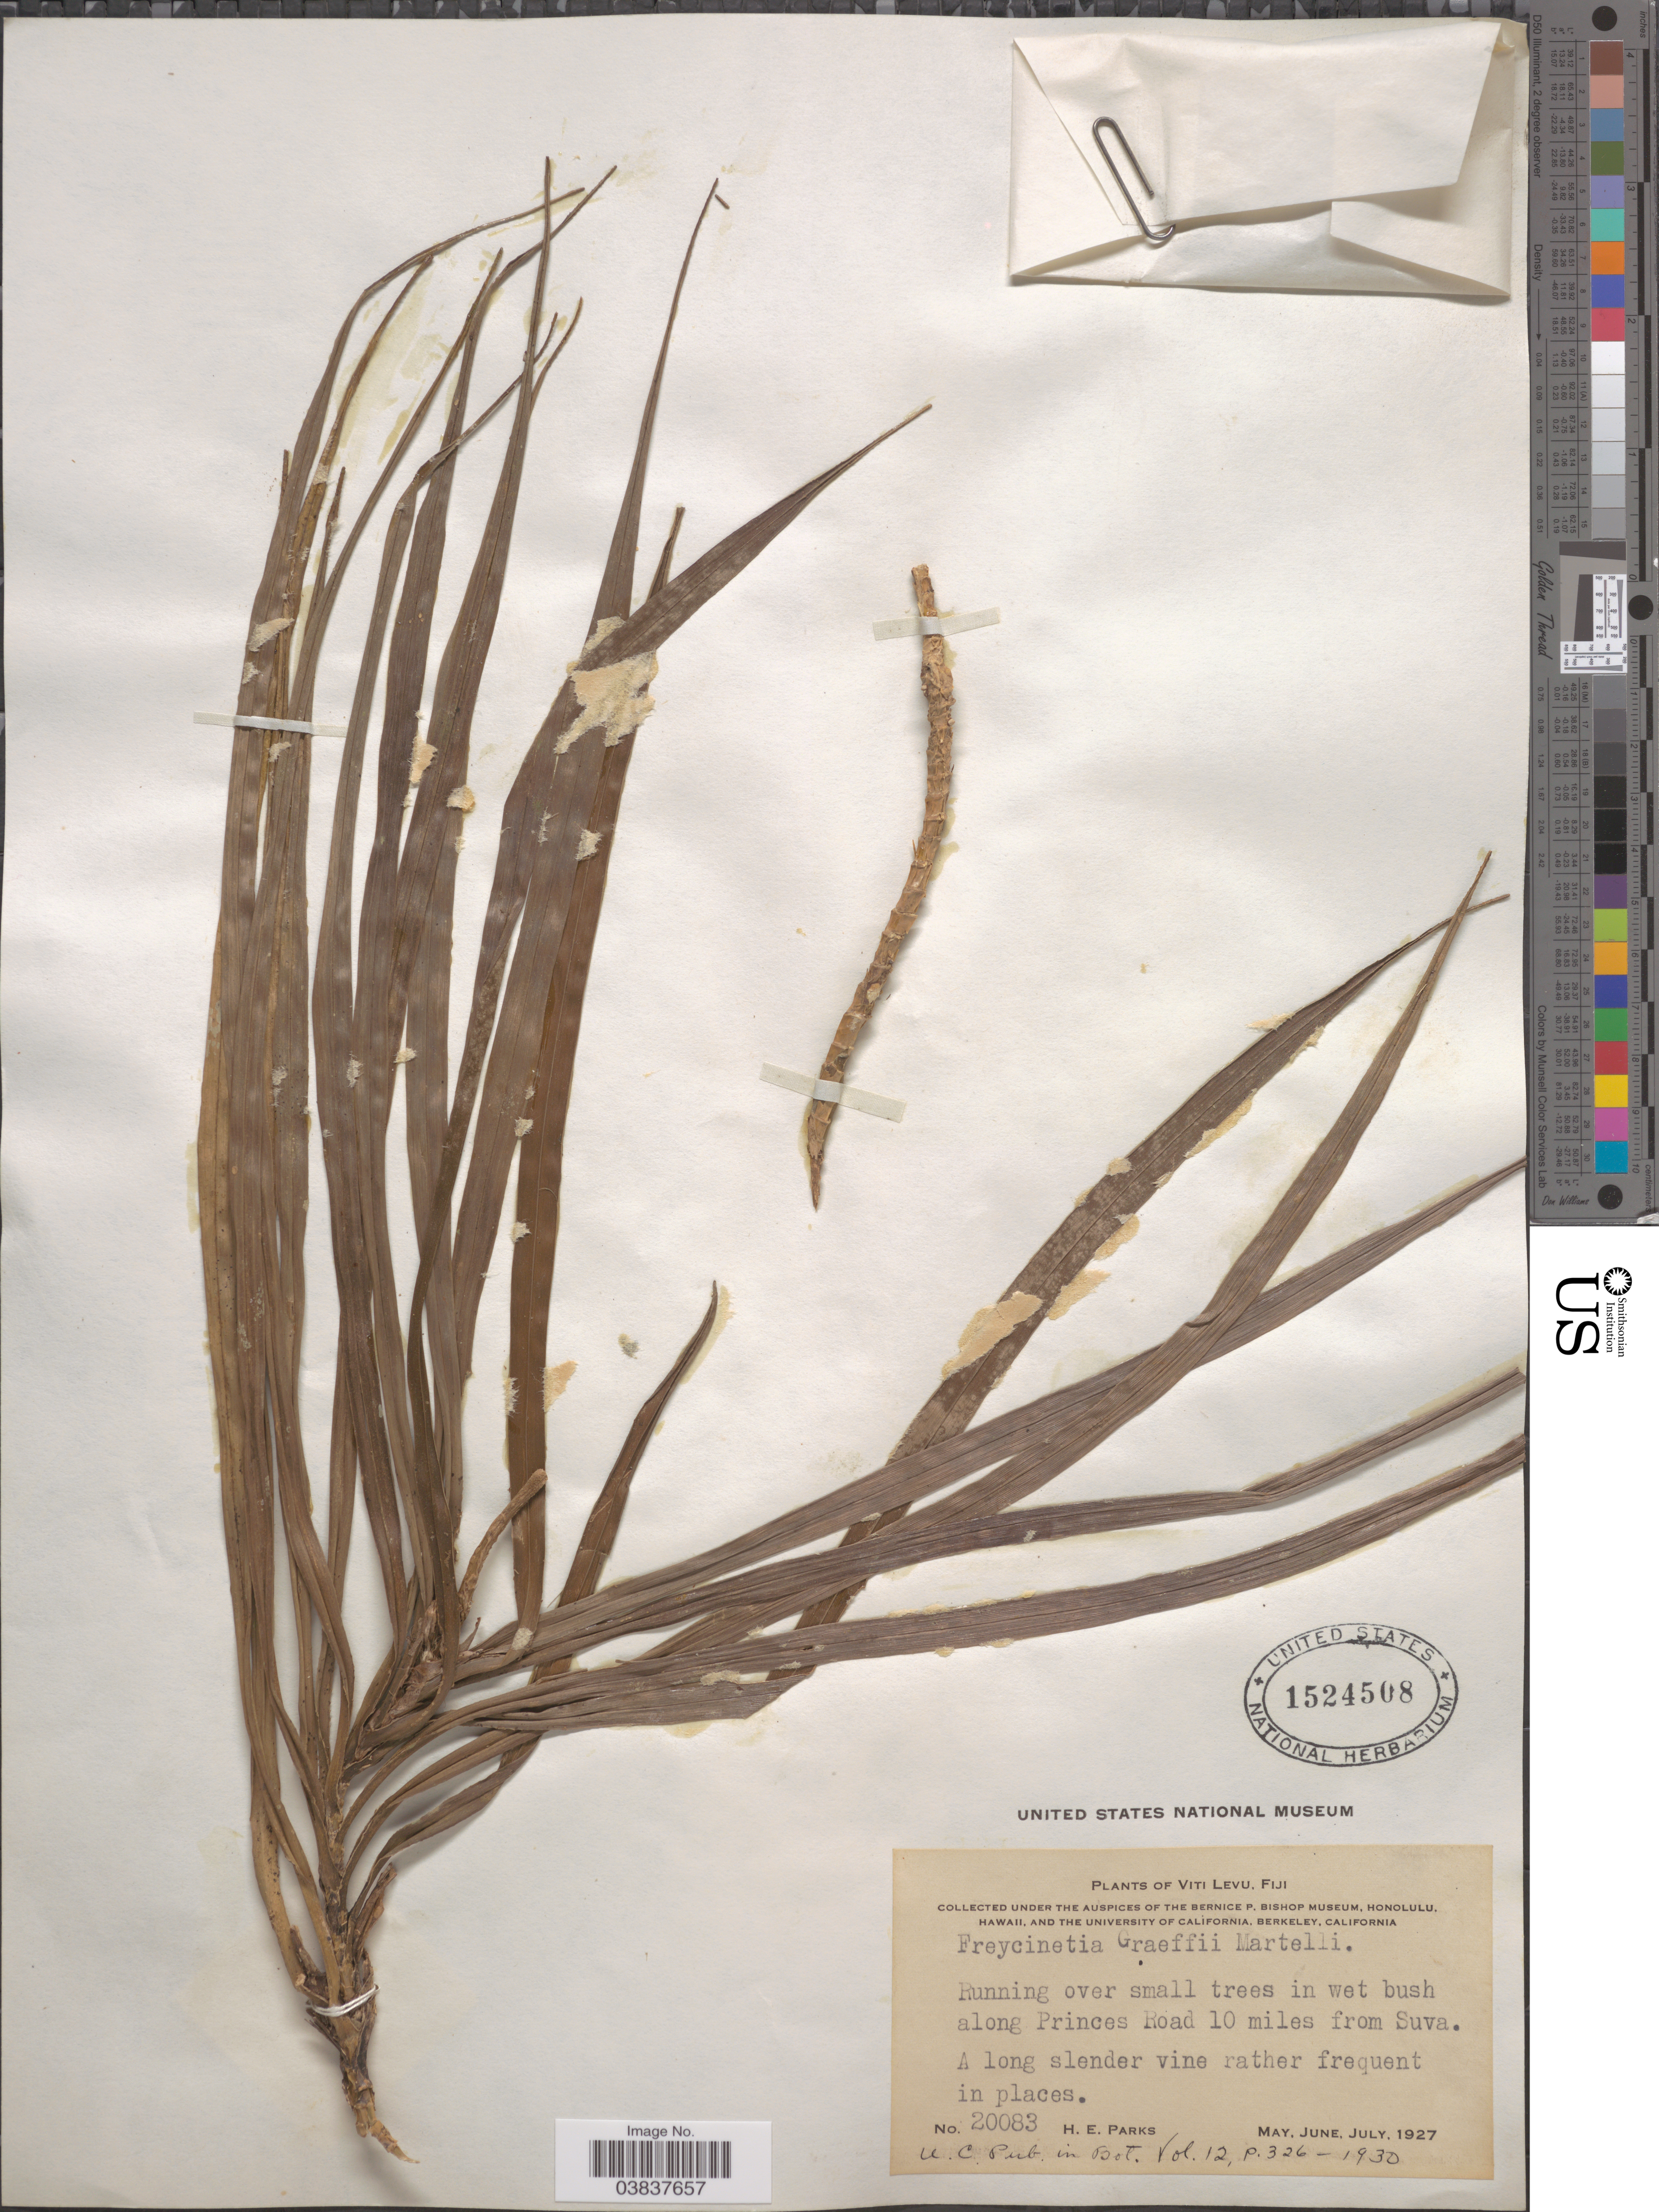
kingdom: Plantae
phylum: Tracheophyta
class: Liliopsida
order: Pandanales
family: Pandanaceae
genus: Freycinetia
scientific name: Freycinetia graeffiei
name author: Martelli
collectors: H. E. Parks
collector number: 20083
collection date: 1927-05/1927-07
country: Fiji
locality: Viti Levu. Along Princes Road 10 miles from Suva.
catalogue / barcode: US 1524508